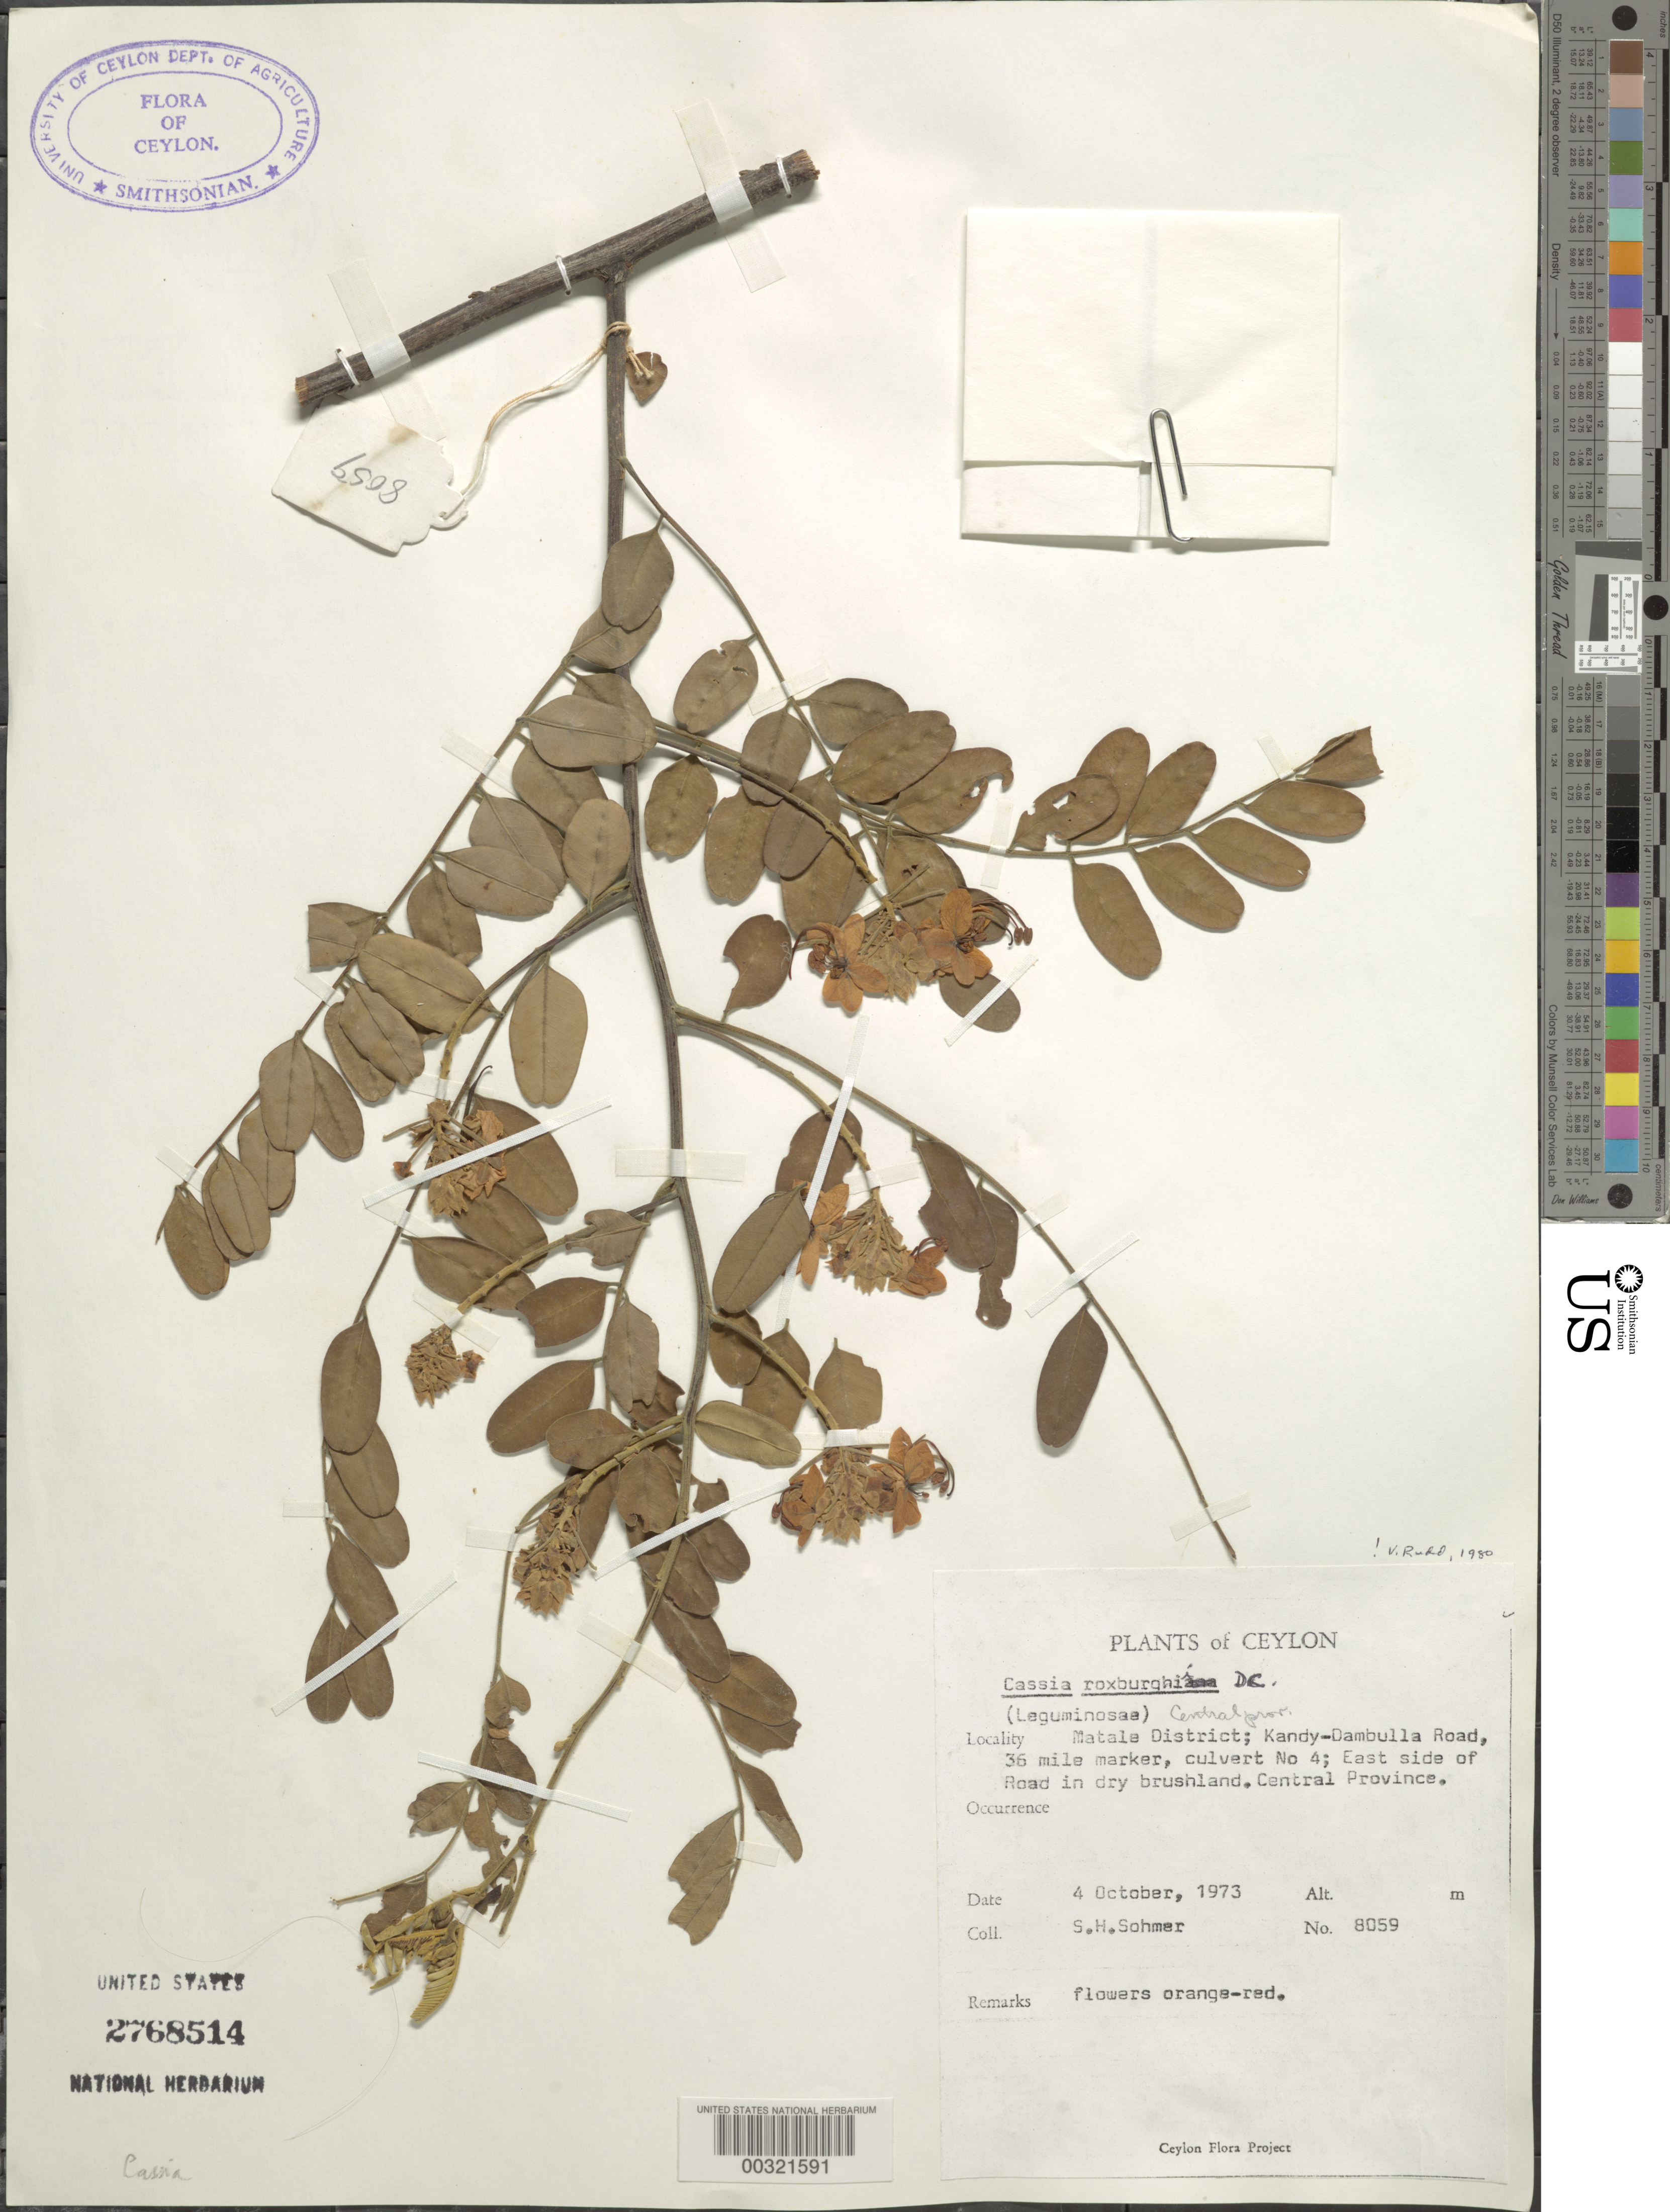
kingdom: Plantae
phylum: Tracheophyta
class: Magnoliopsida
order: Fabales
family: Fabaceae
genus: Cassia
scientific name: Cassia roxburghii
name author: Steud.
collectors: S. H. Sohmer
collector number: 8059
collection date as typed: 04 Oct 1973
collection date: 1973-10-04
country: Sri Lanka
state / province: Central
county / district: Matale Dist.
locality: Kandy-dambulla road, 36 mi marker, culvert no 4, e side of road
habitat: Dry brushland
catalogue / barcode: US 2768514